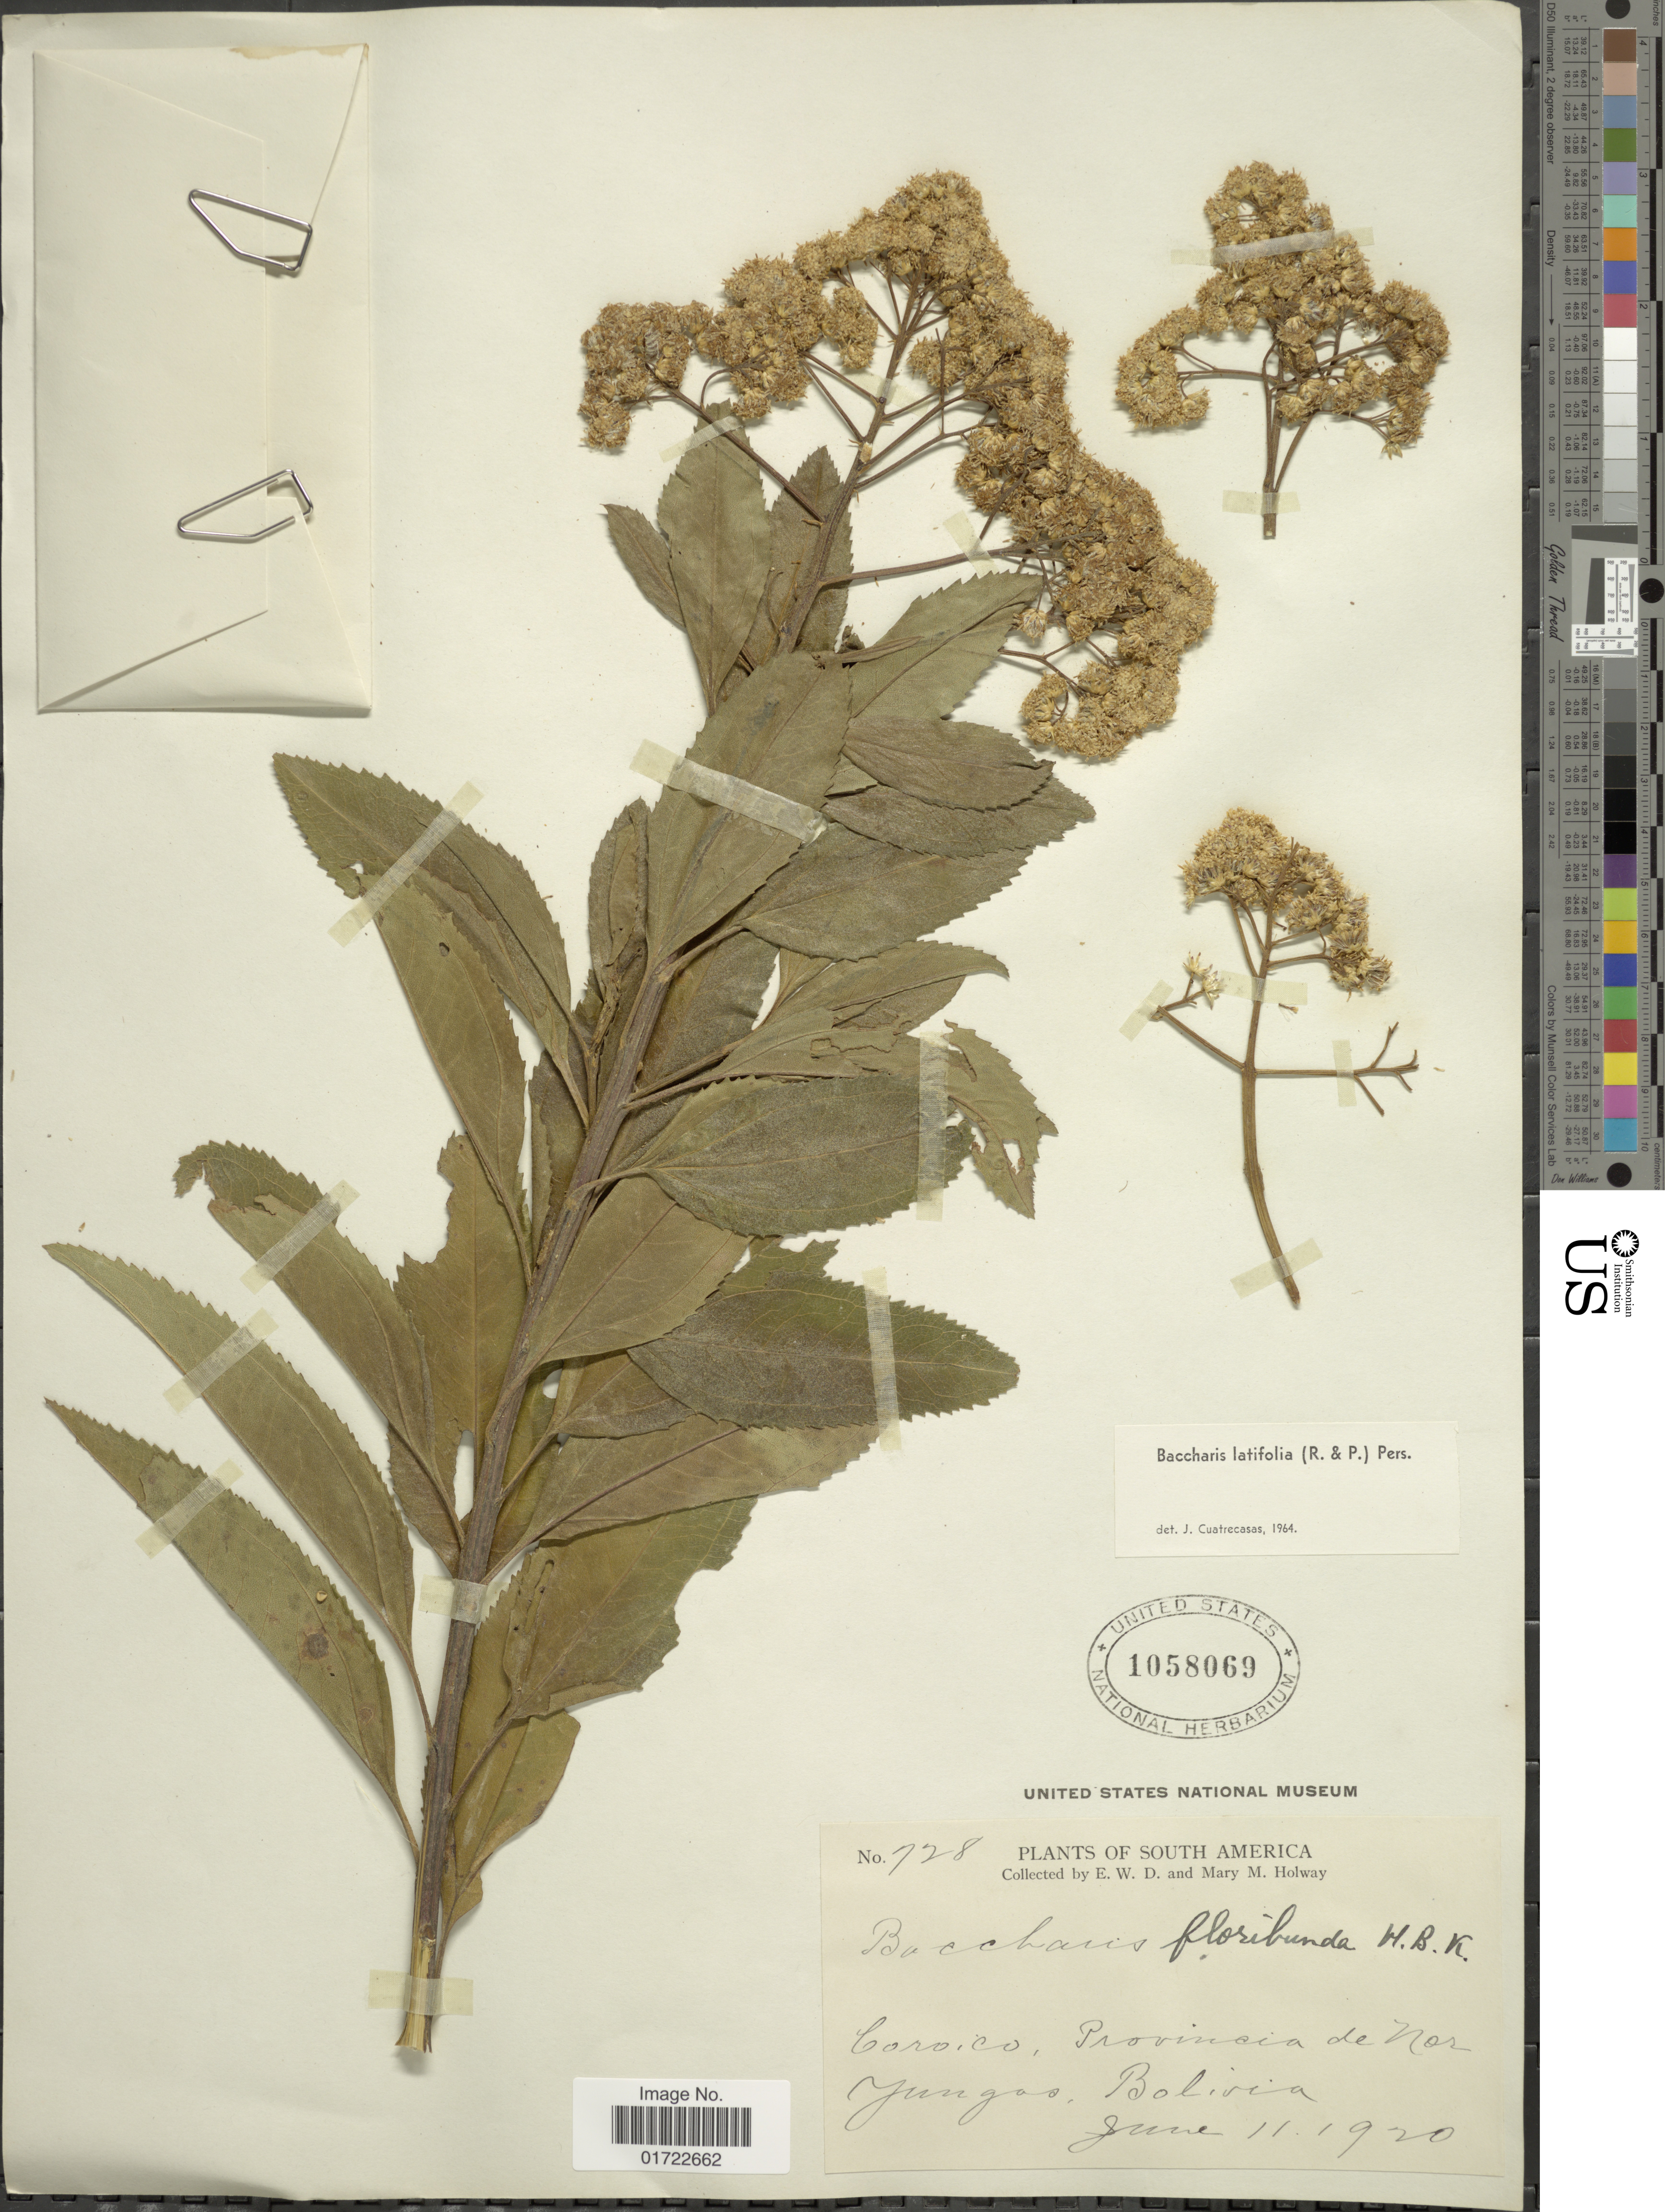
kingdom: Plantae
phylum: Tracheophyta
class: Magnoliopsida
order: Asterales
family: Asteraceae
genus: Baccharis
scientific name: Baccharis latifolia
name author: (Ruiz & Pav.) Pers.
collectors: E. W. D. Holway & M. M. Holway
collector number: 728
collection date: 1920-06-11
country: Bolivia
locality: South America, Coroico, Provincia de Nor Yungas.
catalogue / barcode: US 1058069